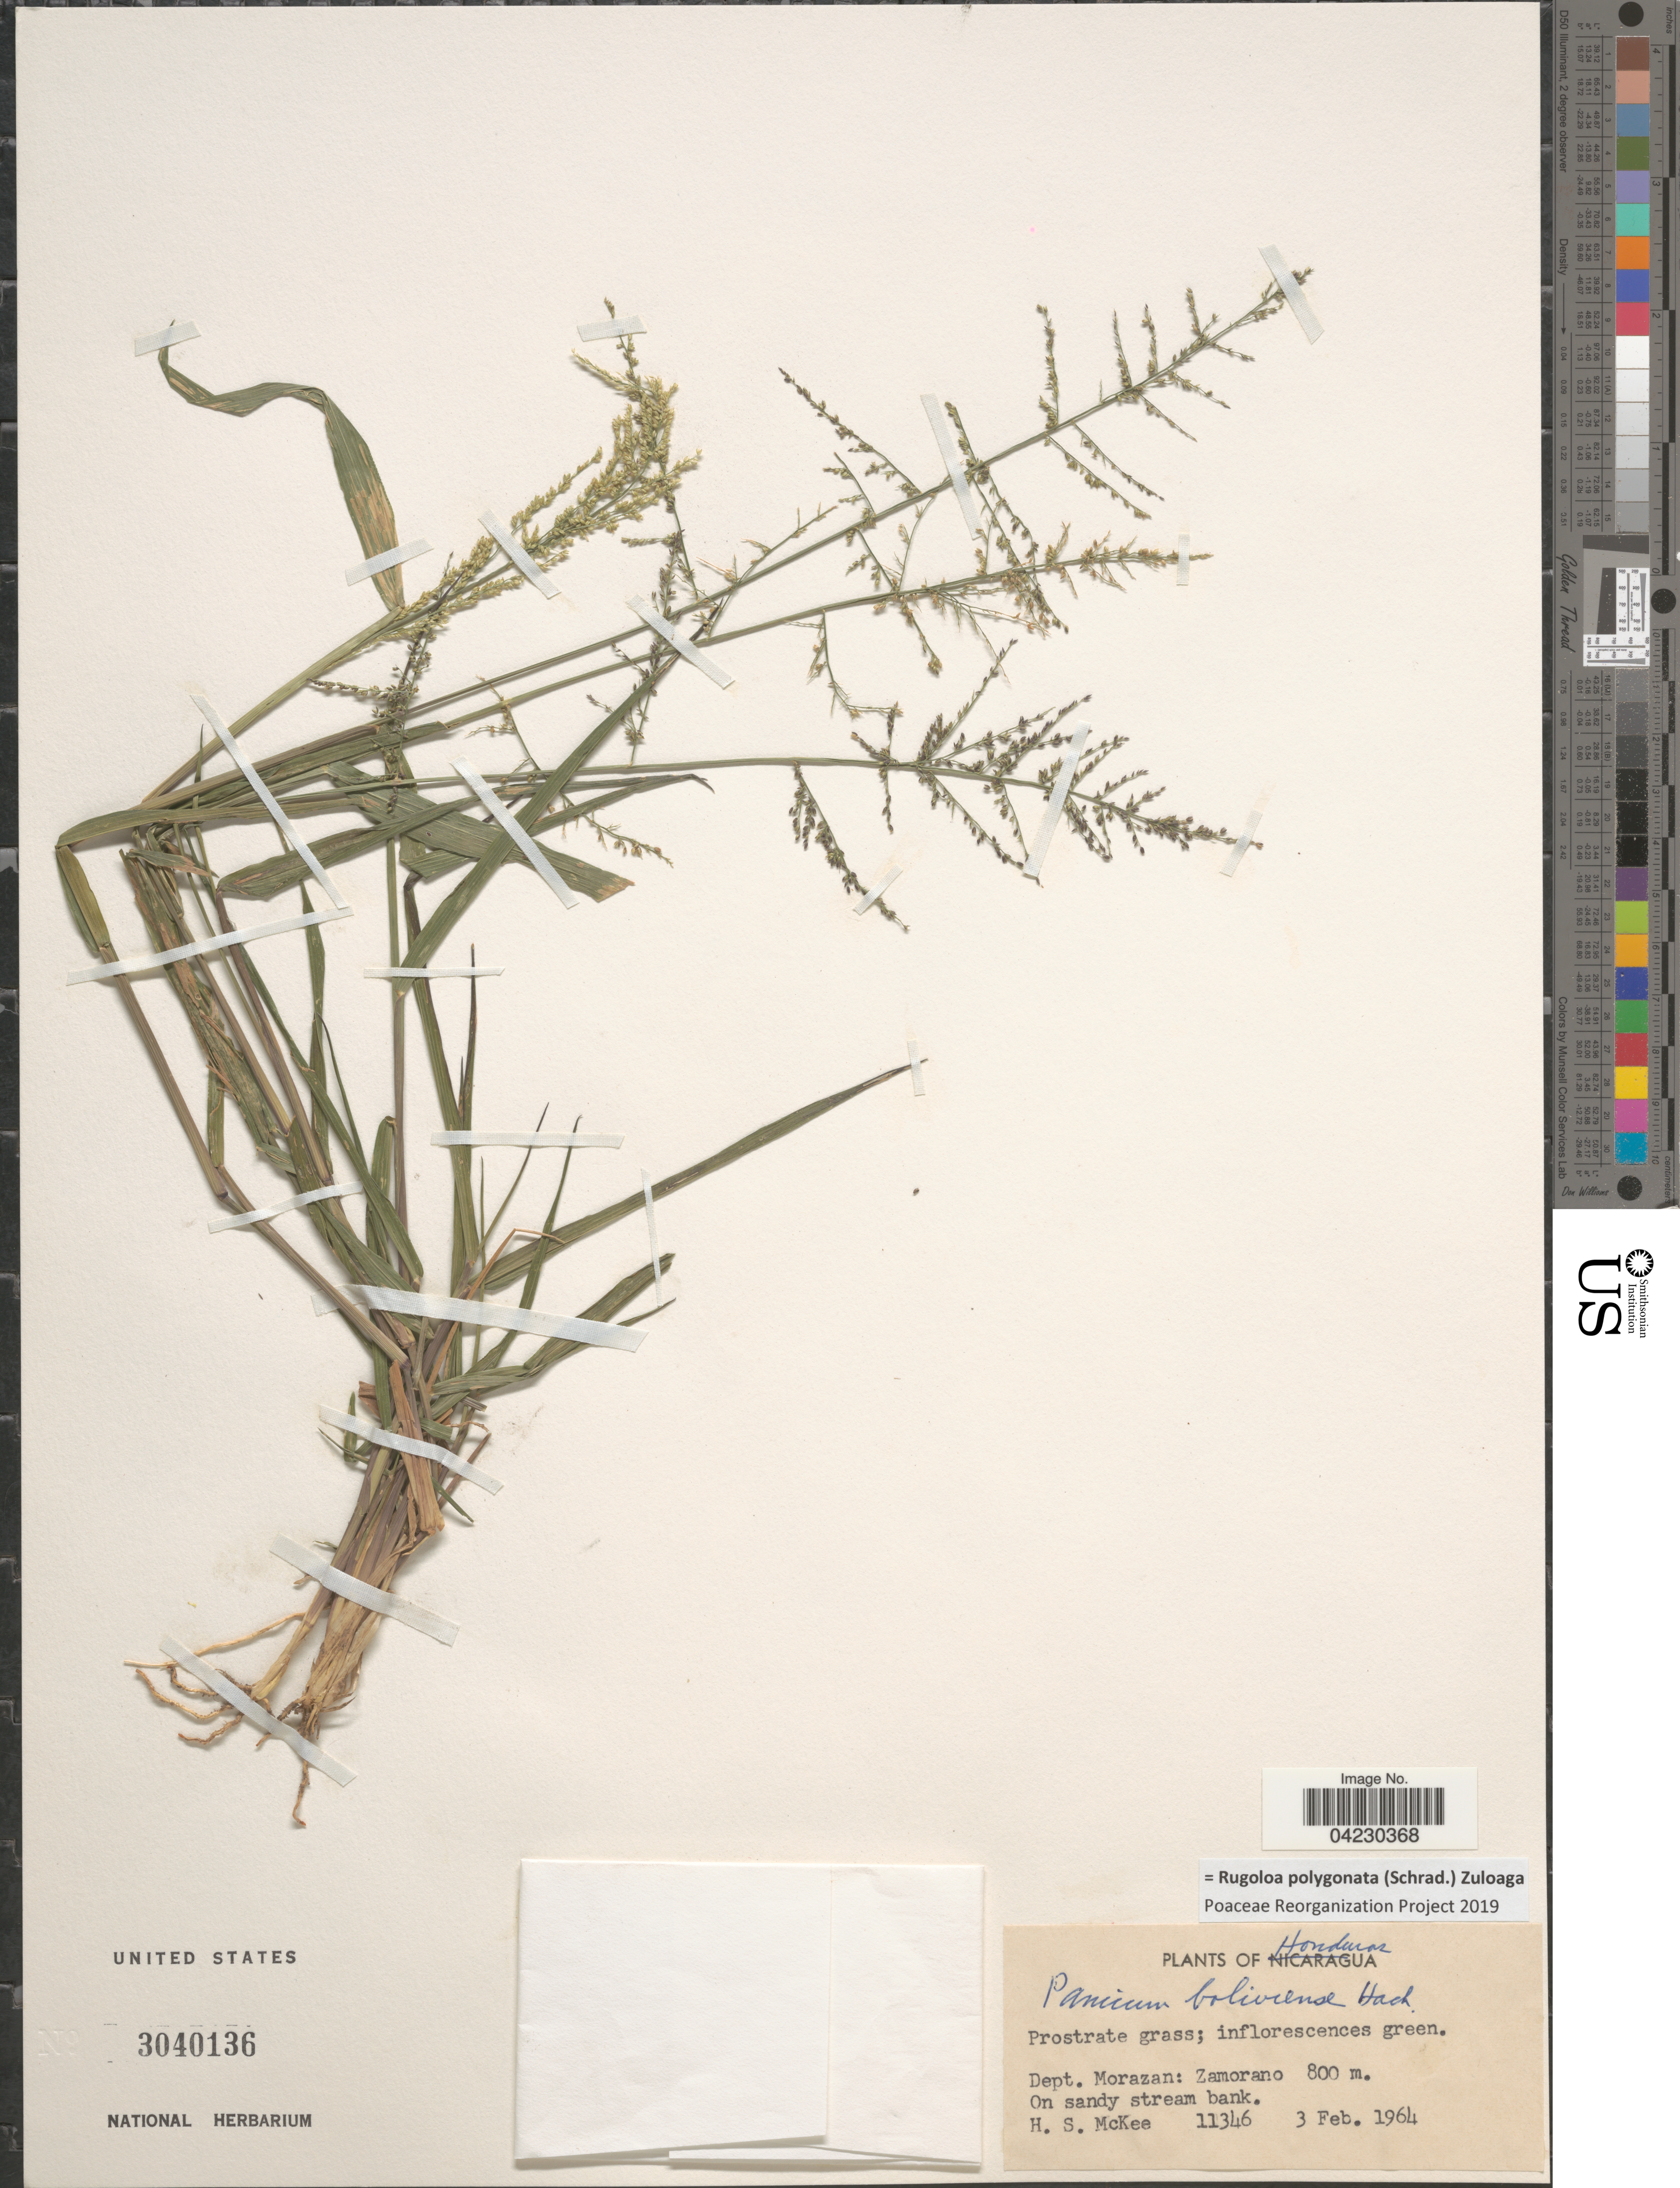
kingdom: Plantae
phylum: Tracheophyta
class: Liliopsida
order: Poales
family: Poaceae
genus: Rugoloa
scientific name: Rugoloa polygonata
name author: (Schrad.) Zuloaga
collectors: H. S. McKee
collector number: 11346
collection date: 1964-02-03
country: Honduras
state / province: Fco. Morazán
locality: Dept. Morazan: Zamorano.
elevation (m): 800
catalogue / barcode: US 3040136